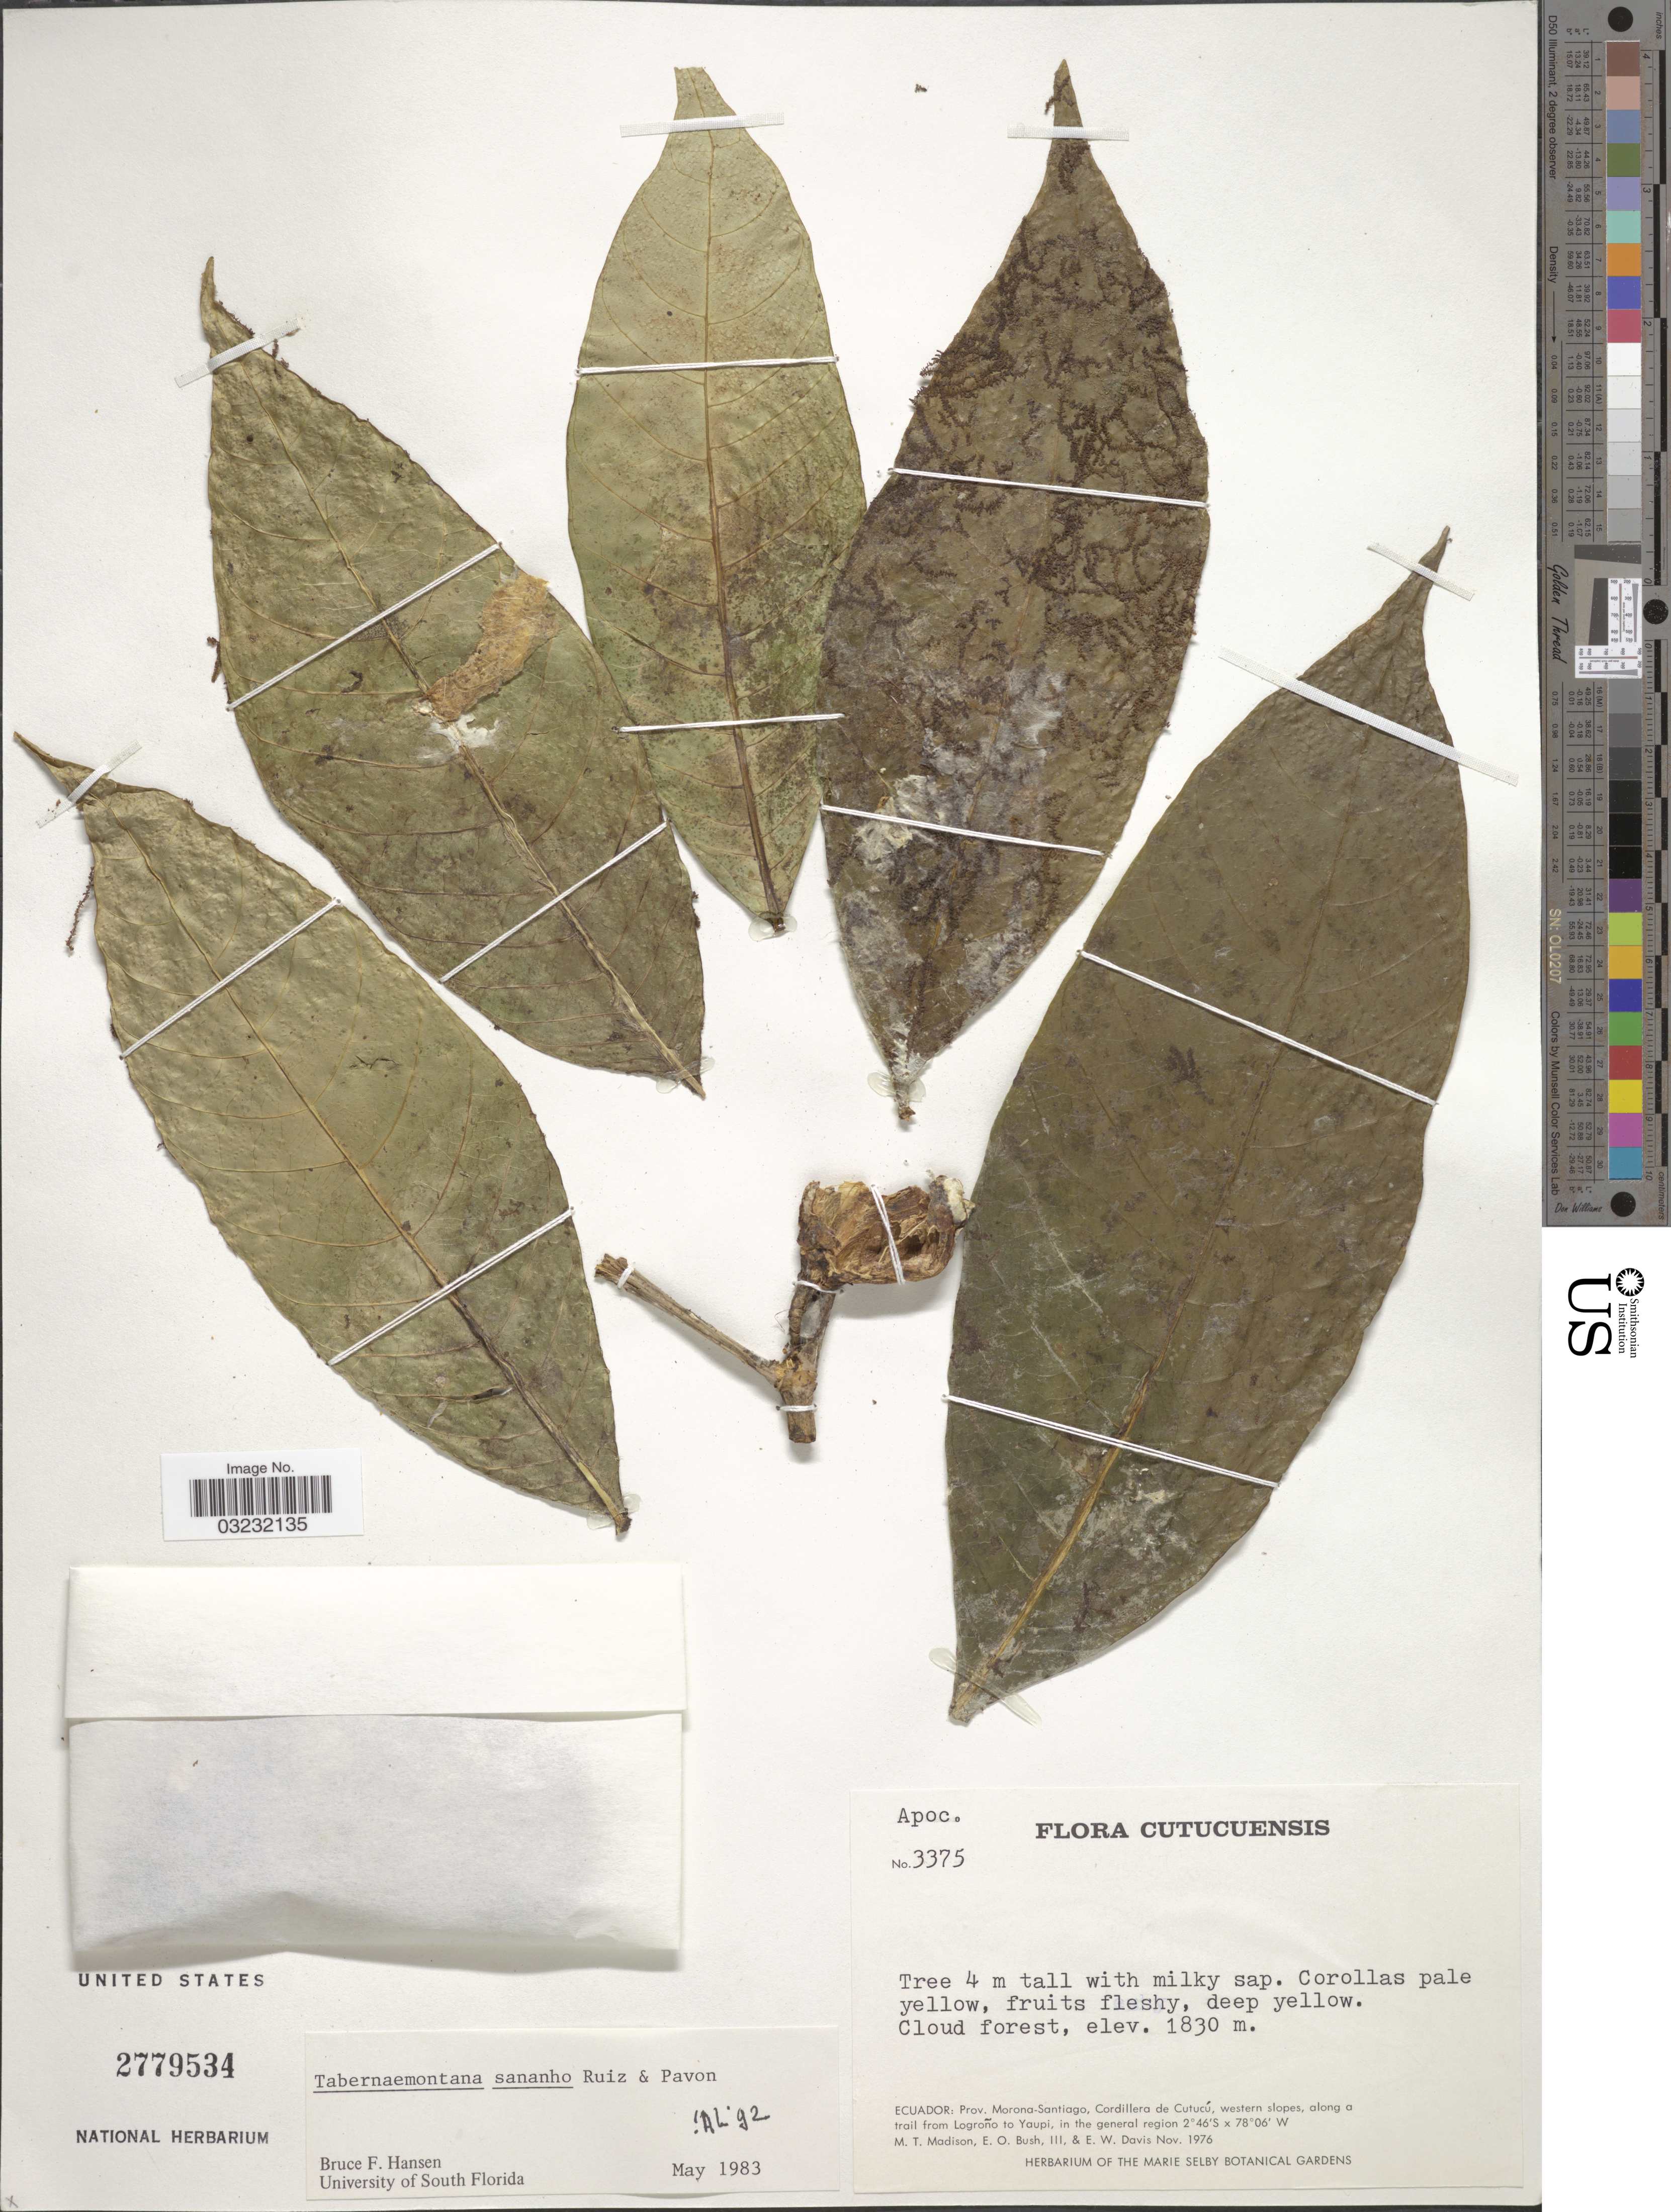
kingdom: Plantae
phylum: Tracheophyta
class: Magnoliopsida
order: Gentianales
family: Apocynaceae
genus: Tabernaemontana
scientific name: Tabernaemontana sananho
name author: Ruiz & Pav.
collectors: M. T. Madison, E. O. Bush & E. W. Davis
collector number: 3375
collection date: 1976-11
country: Ecuador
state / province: Morona-Santiago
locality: Prov. Morona-Santiago, Cordillera de Cutucú, western slopes, along a trail from Logroño to Yaupi, in the general region.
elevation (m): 1830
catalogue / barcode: US 2779534